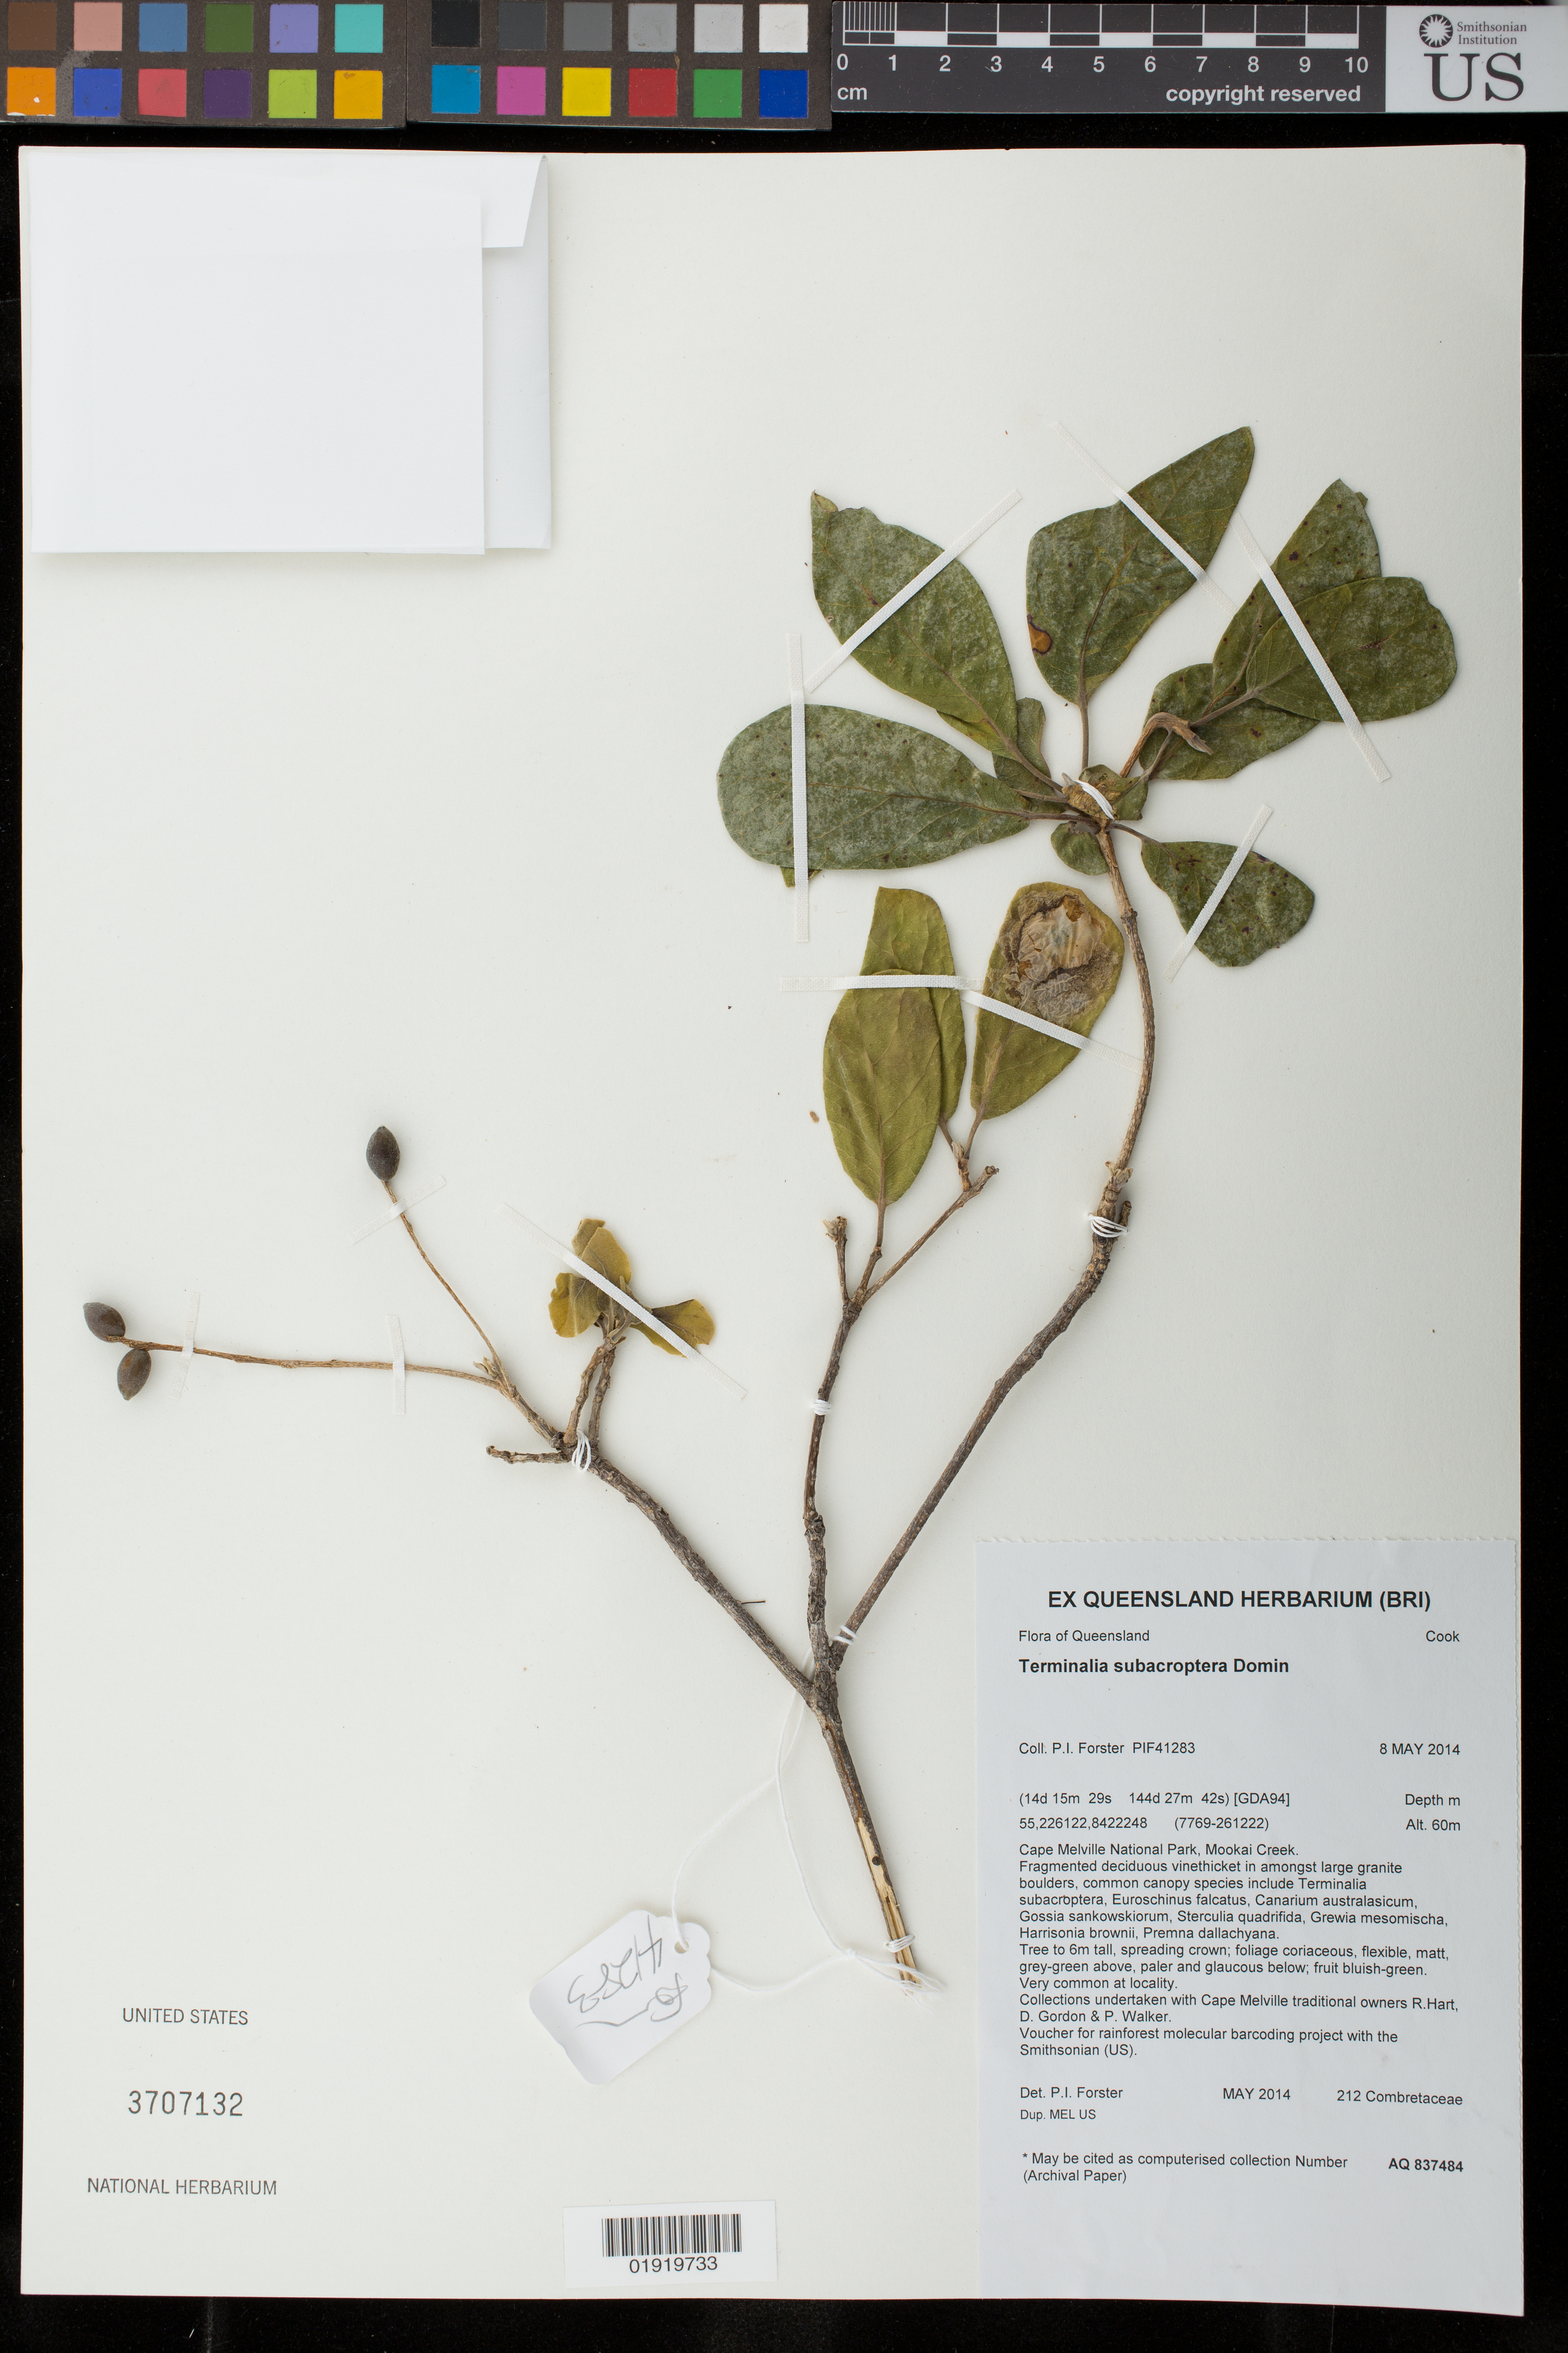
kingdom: Plantae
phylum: Tracheophyta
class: Magnoliopsida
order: Myrtales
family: Combretaceae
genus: Terminalia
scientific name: Terminalia subacroptera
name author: Domin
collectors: P. I. Forster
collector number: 41283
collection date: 2014-05-08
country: Australia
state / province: Queensland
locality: Cape Melville National Park, Mookai Creek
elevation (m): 60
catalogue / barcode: US 3707132